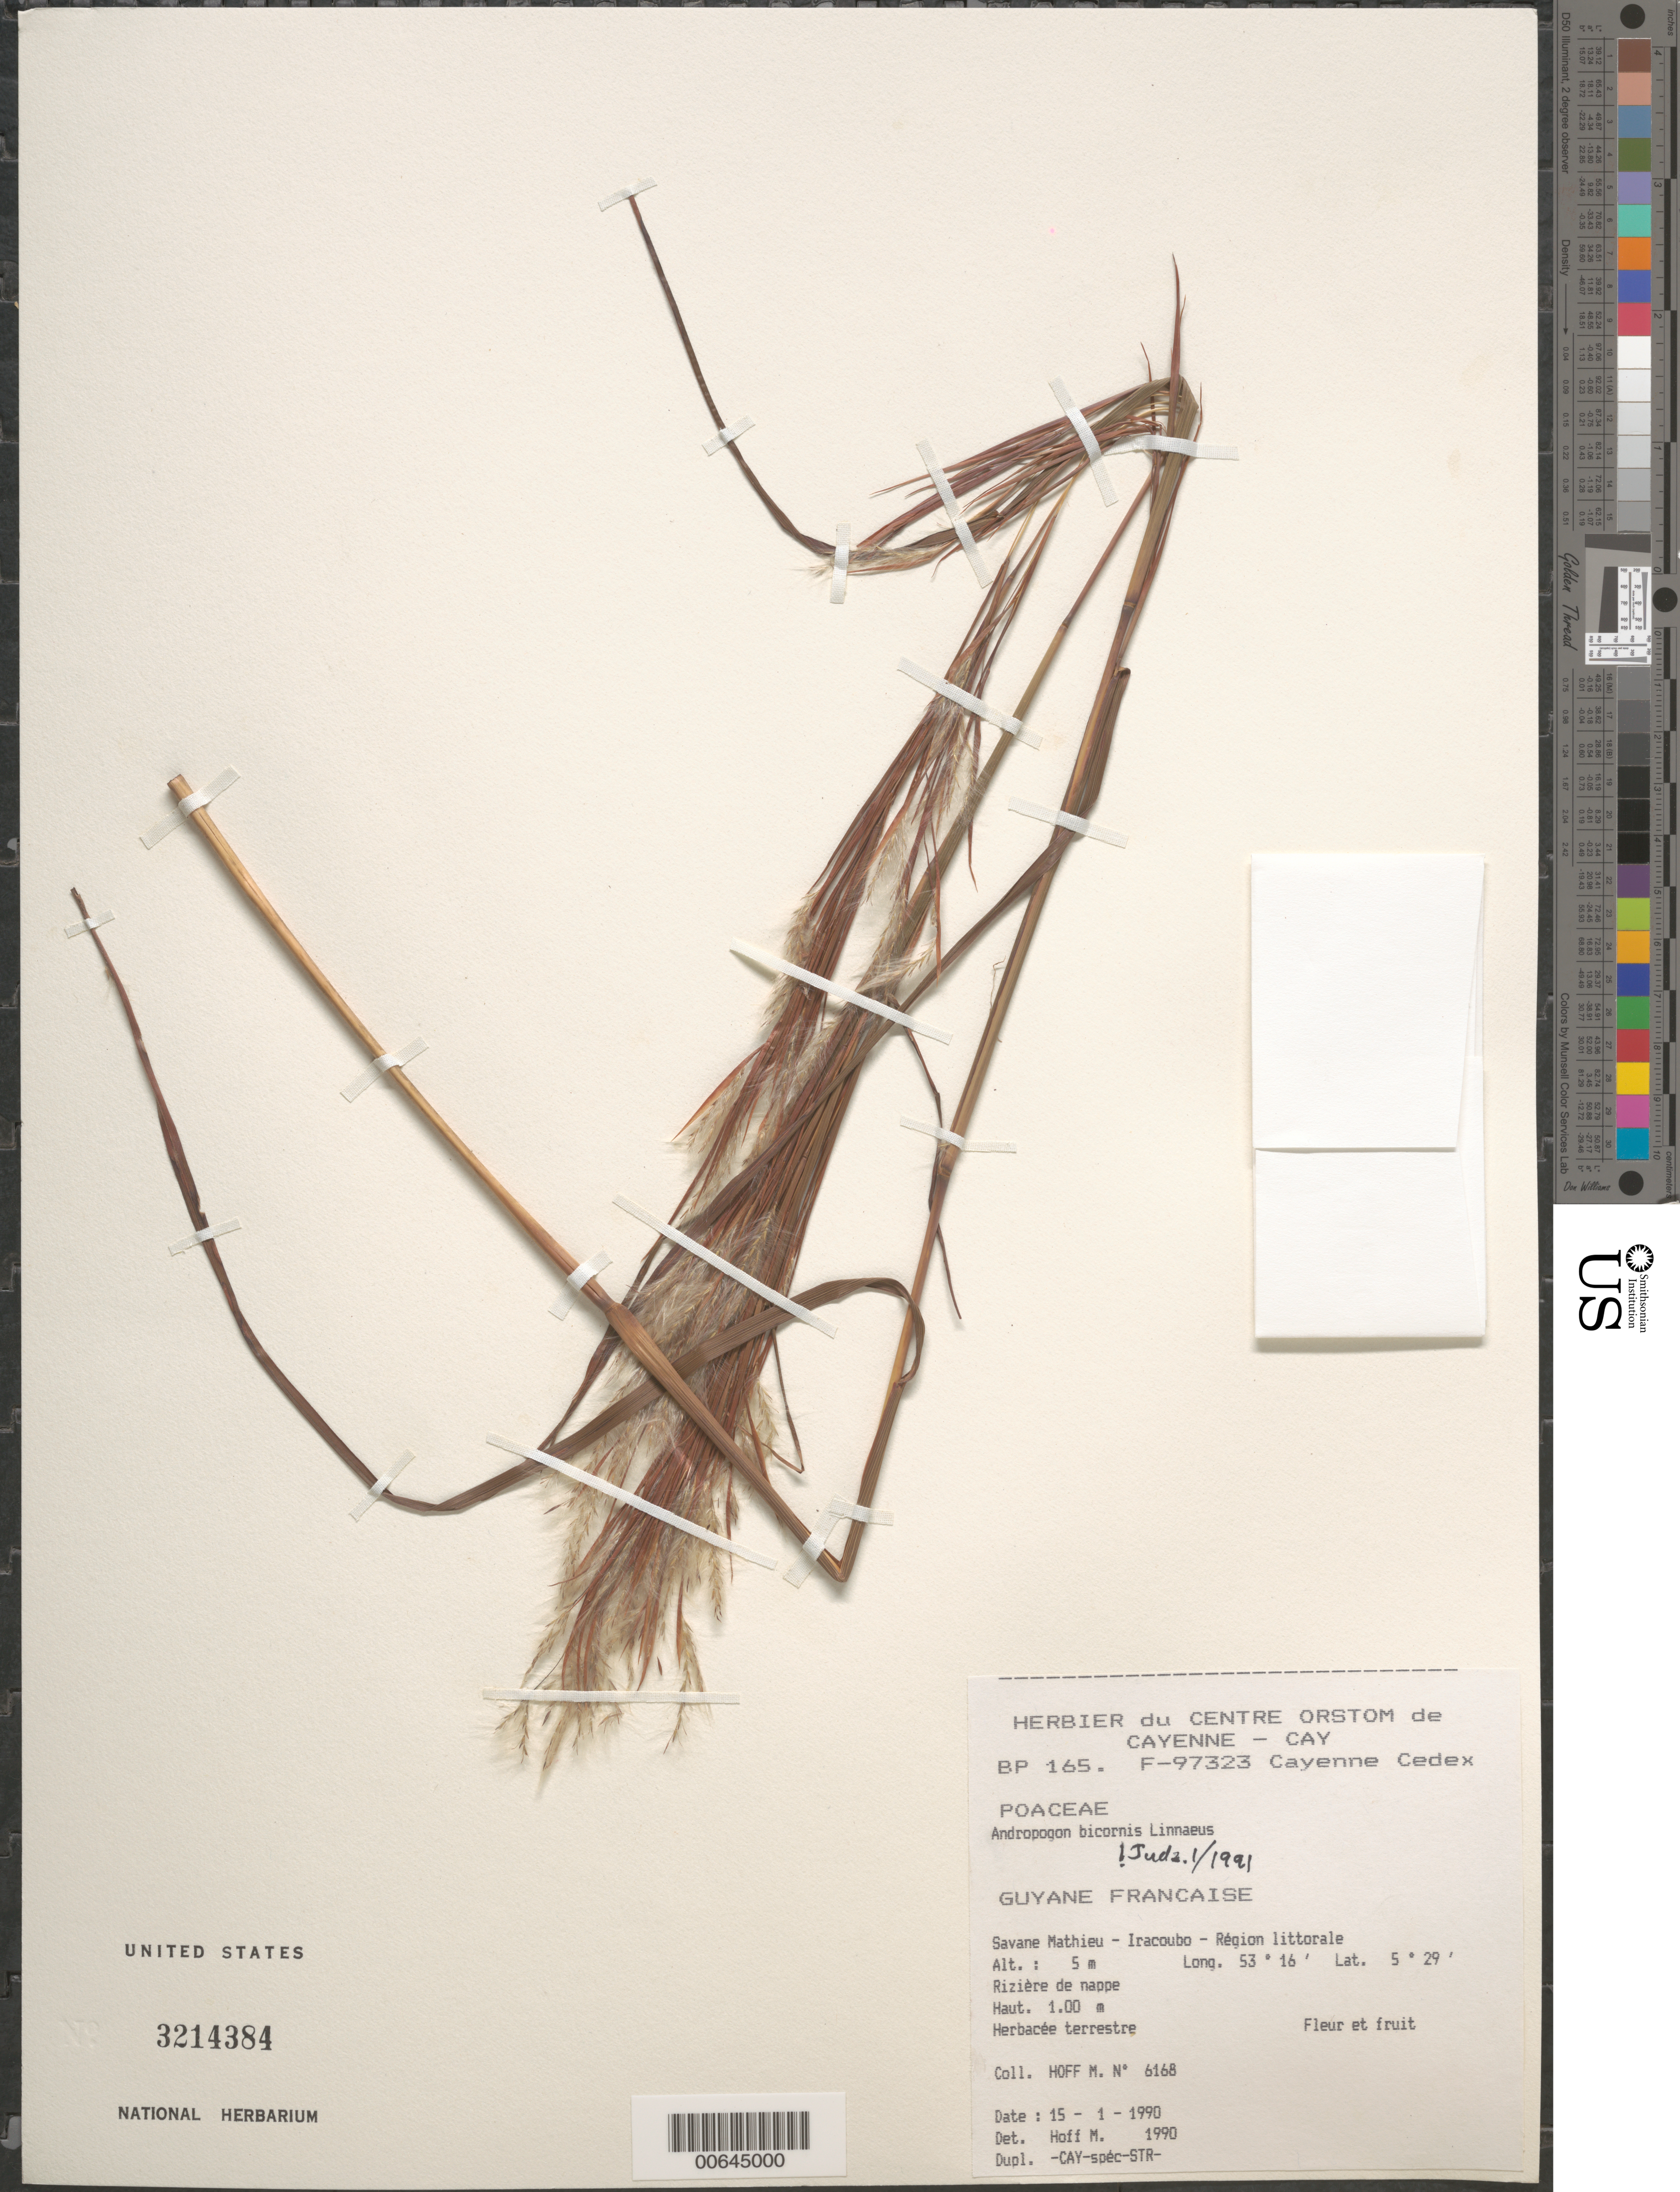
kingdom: Plantae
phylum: Tracheophyta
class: Liliopsida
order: Poales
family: Poaceae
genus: Andropogon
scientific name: Andropogon bicornis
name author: L.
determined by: Judziewicz, E. J.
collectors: M. Hoff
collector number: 6168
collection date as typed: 15-Jan-90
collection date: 1990-01-15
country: French Guiana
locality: Savane Mathieu, Iracoubo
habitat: Région littorale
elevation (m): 5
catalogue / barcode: US 3214384